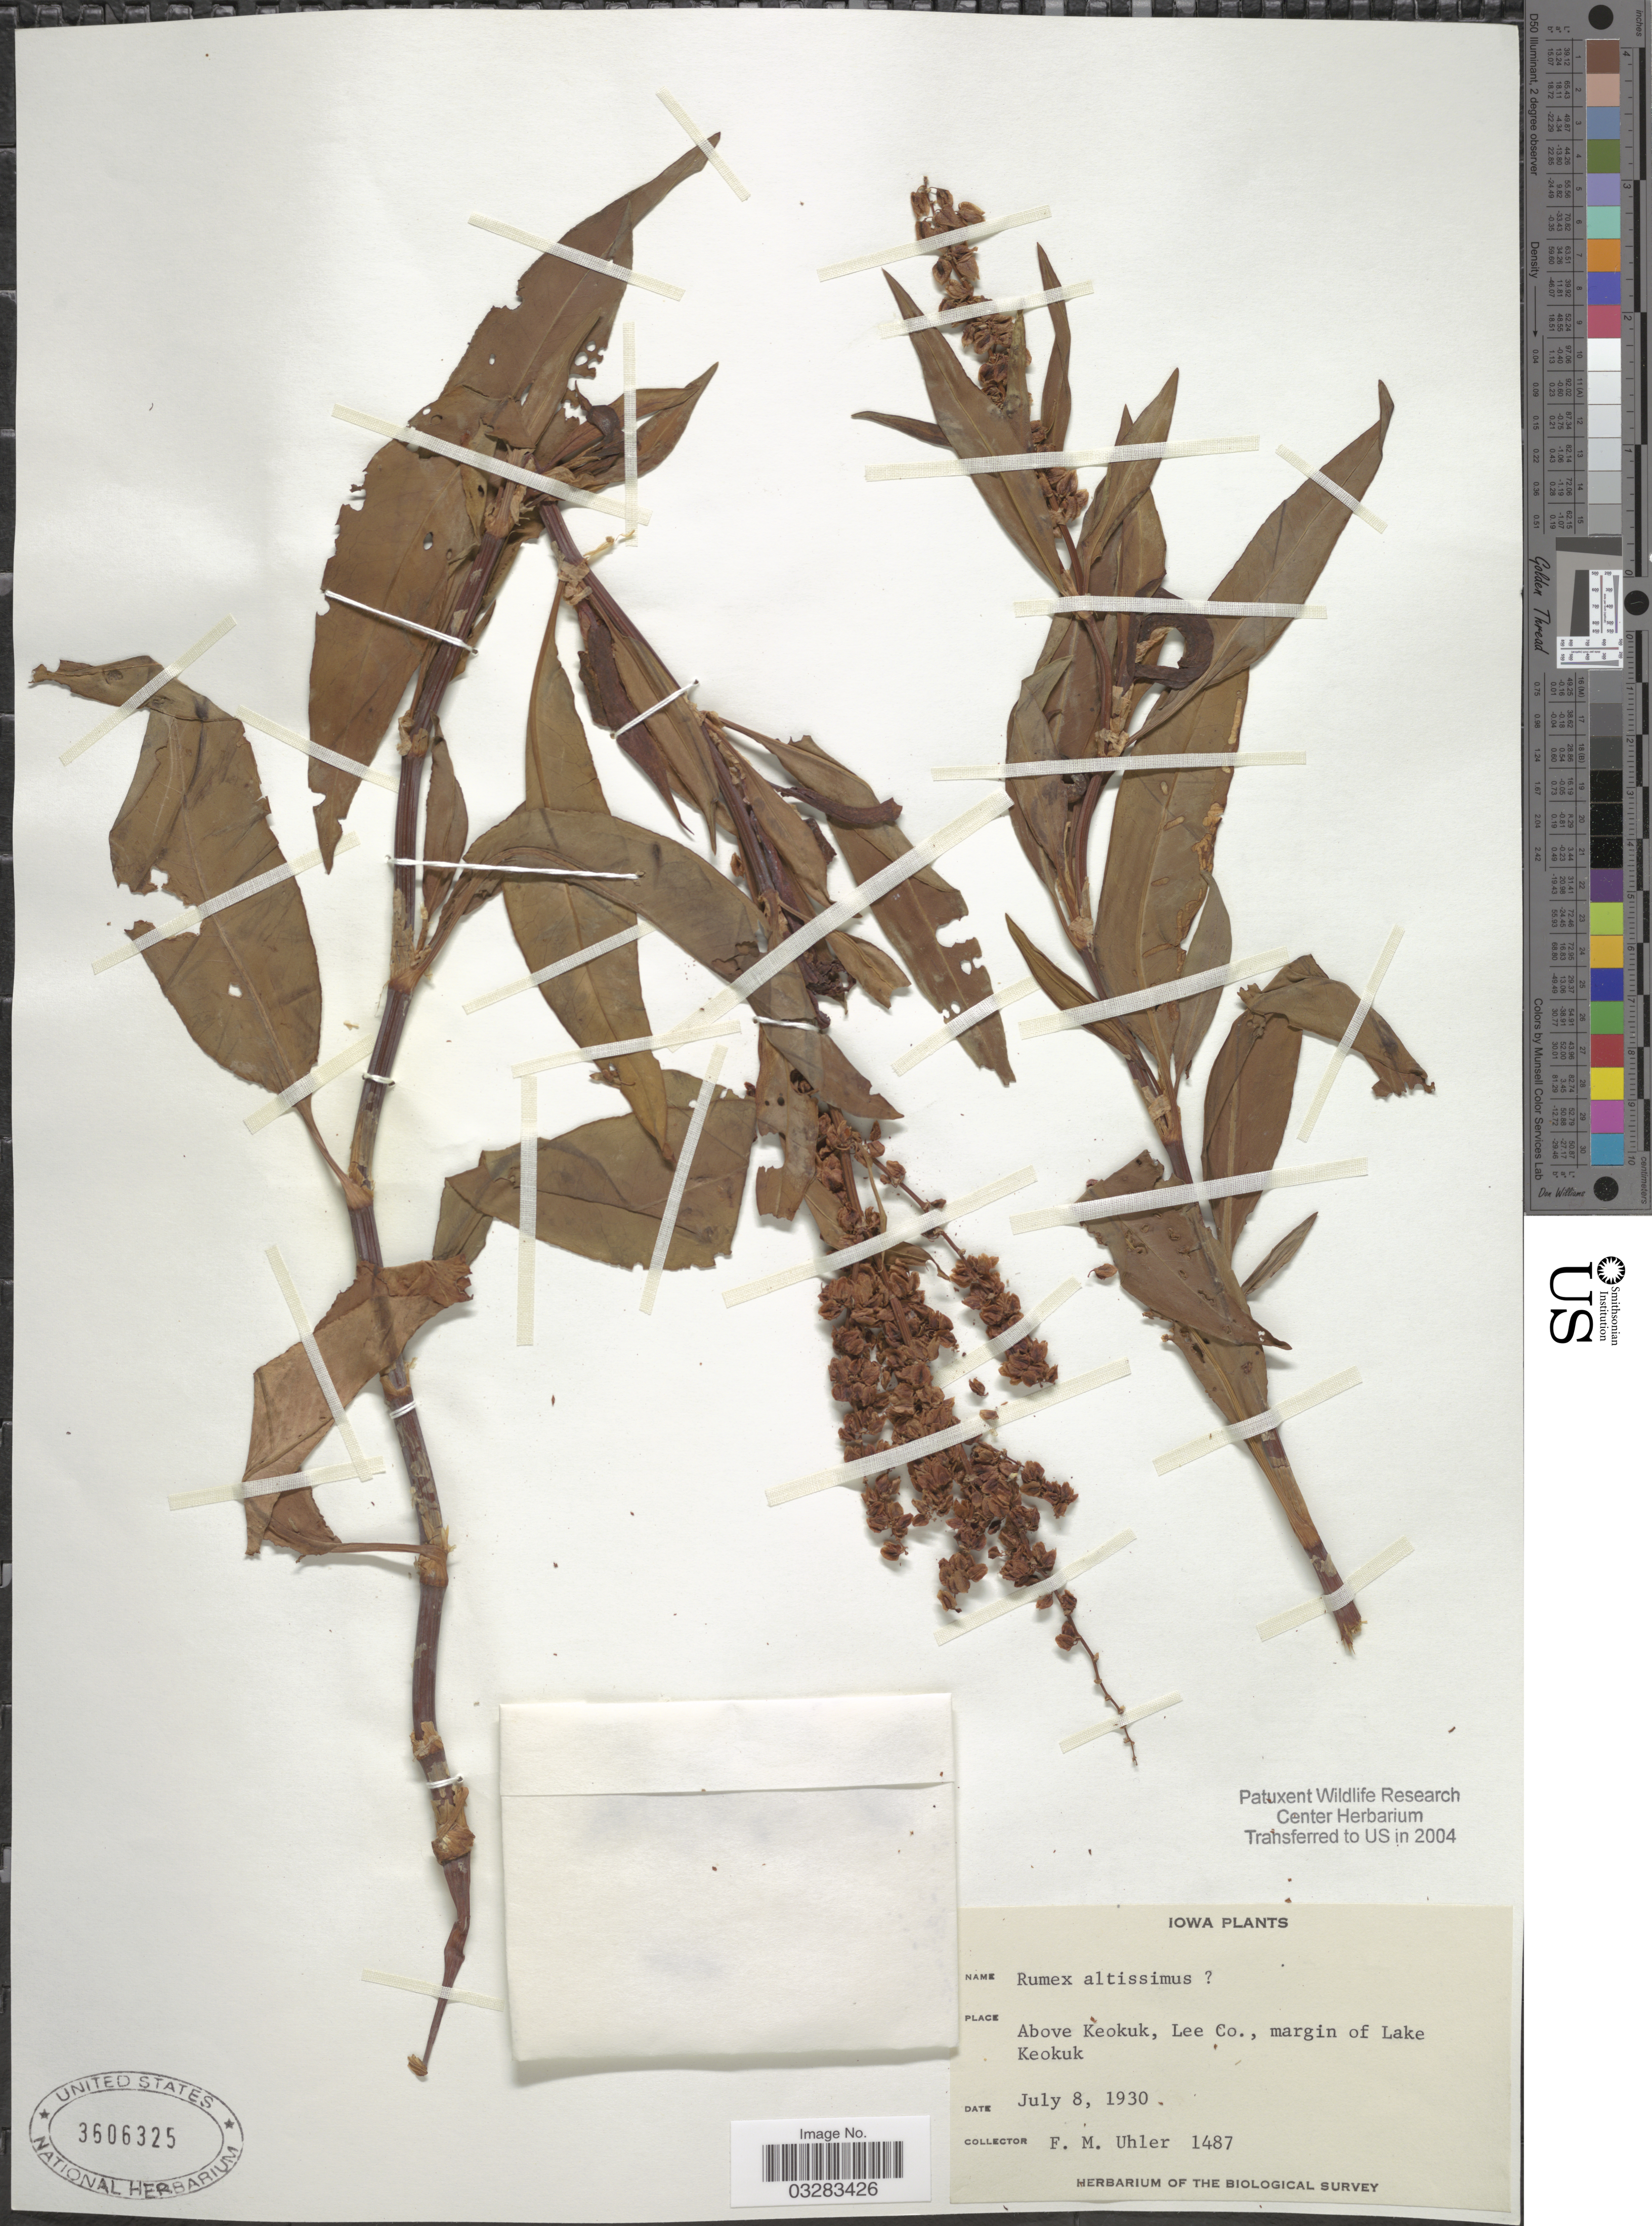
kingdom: Plantae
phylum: Tracheophyta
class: Magnoliopsida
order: Caryophyllales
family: Polygonaceae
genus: Rumex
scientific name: Rumex altissimus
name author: Alph. Wood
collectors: F. M. Uhler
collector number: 1487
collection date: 1930-07-08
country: United States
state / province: Iowa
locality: Above Keokuk, Lee Co., margin of Lake Keokuk.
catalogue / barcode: US 3606325